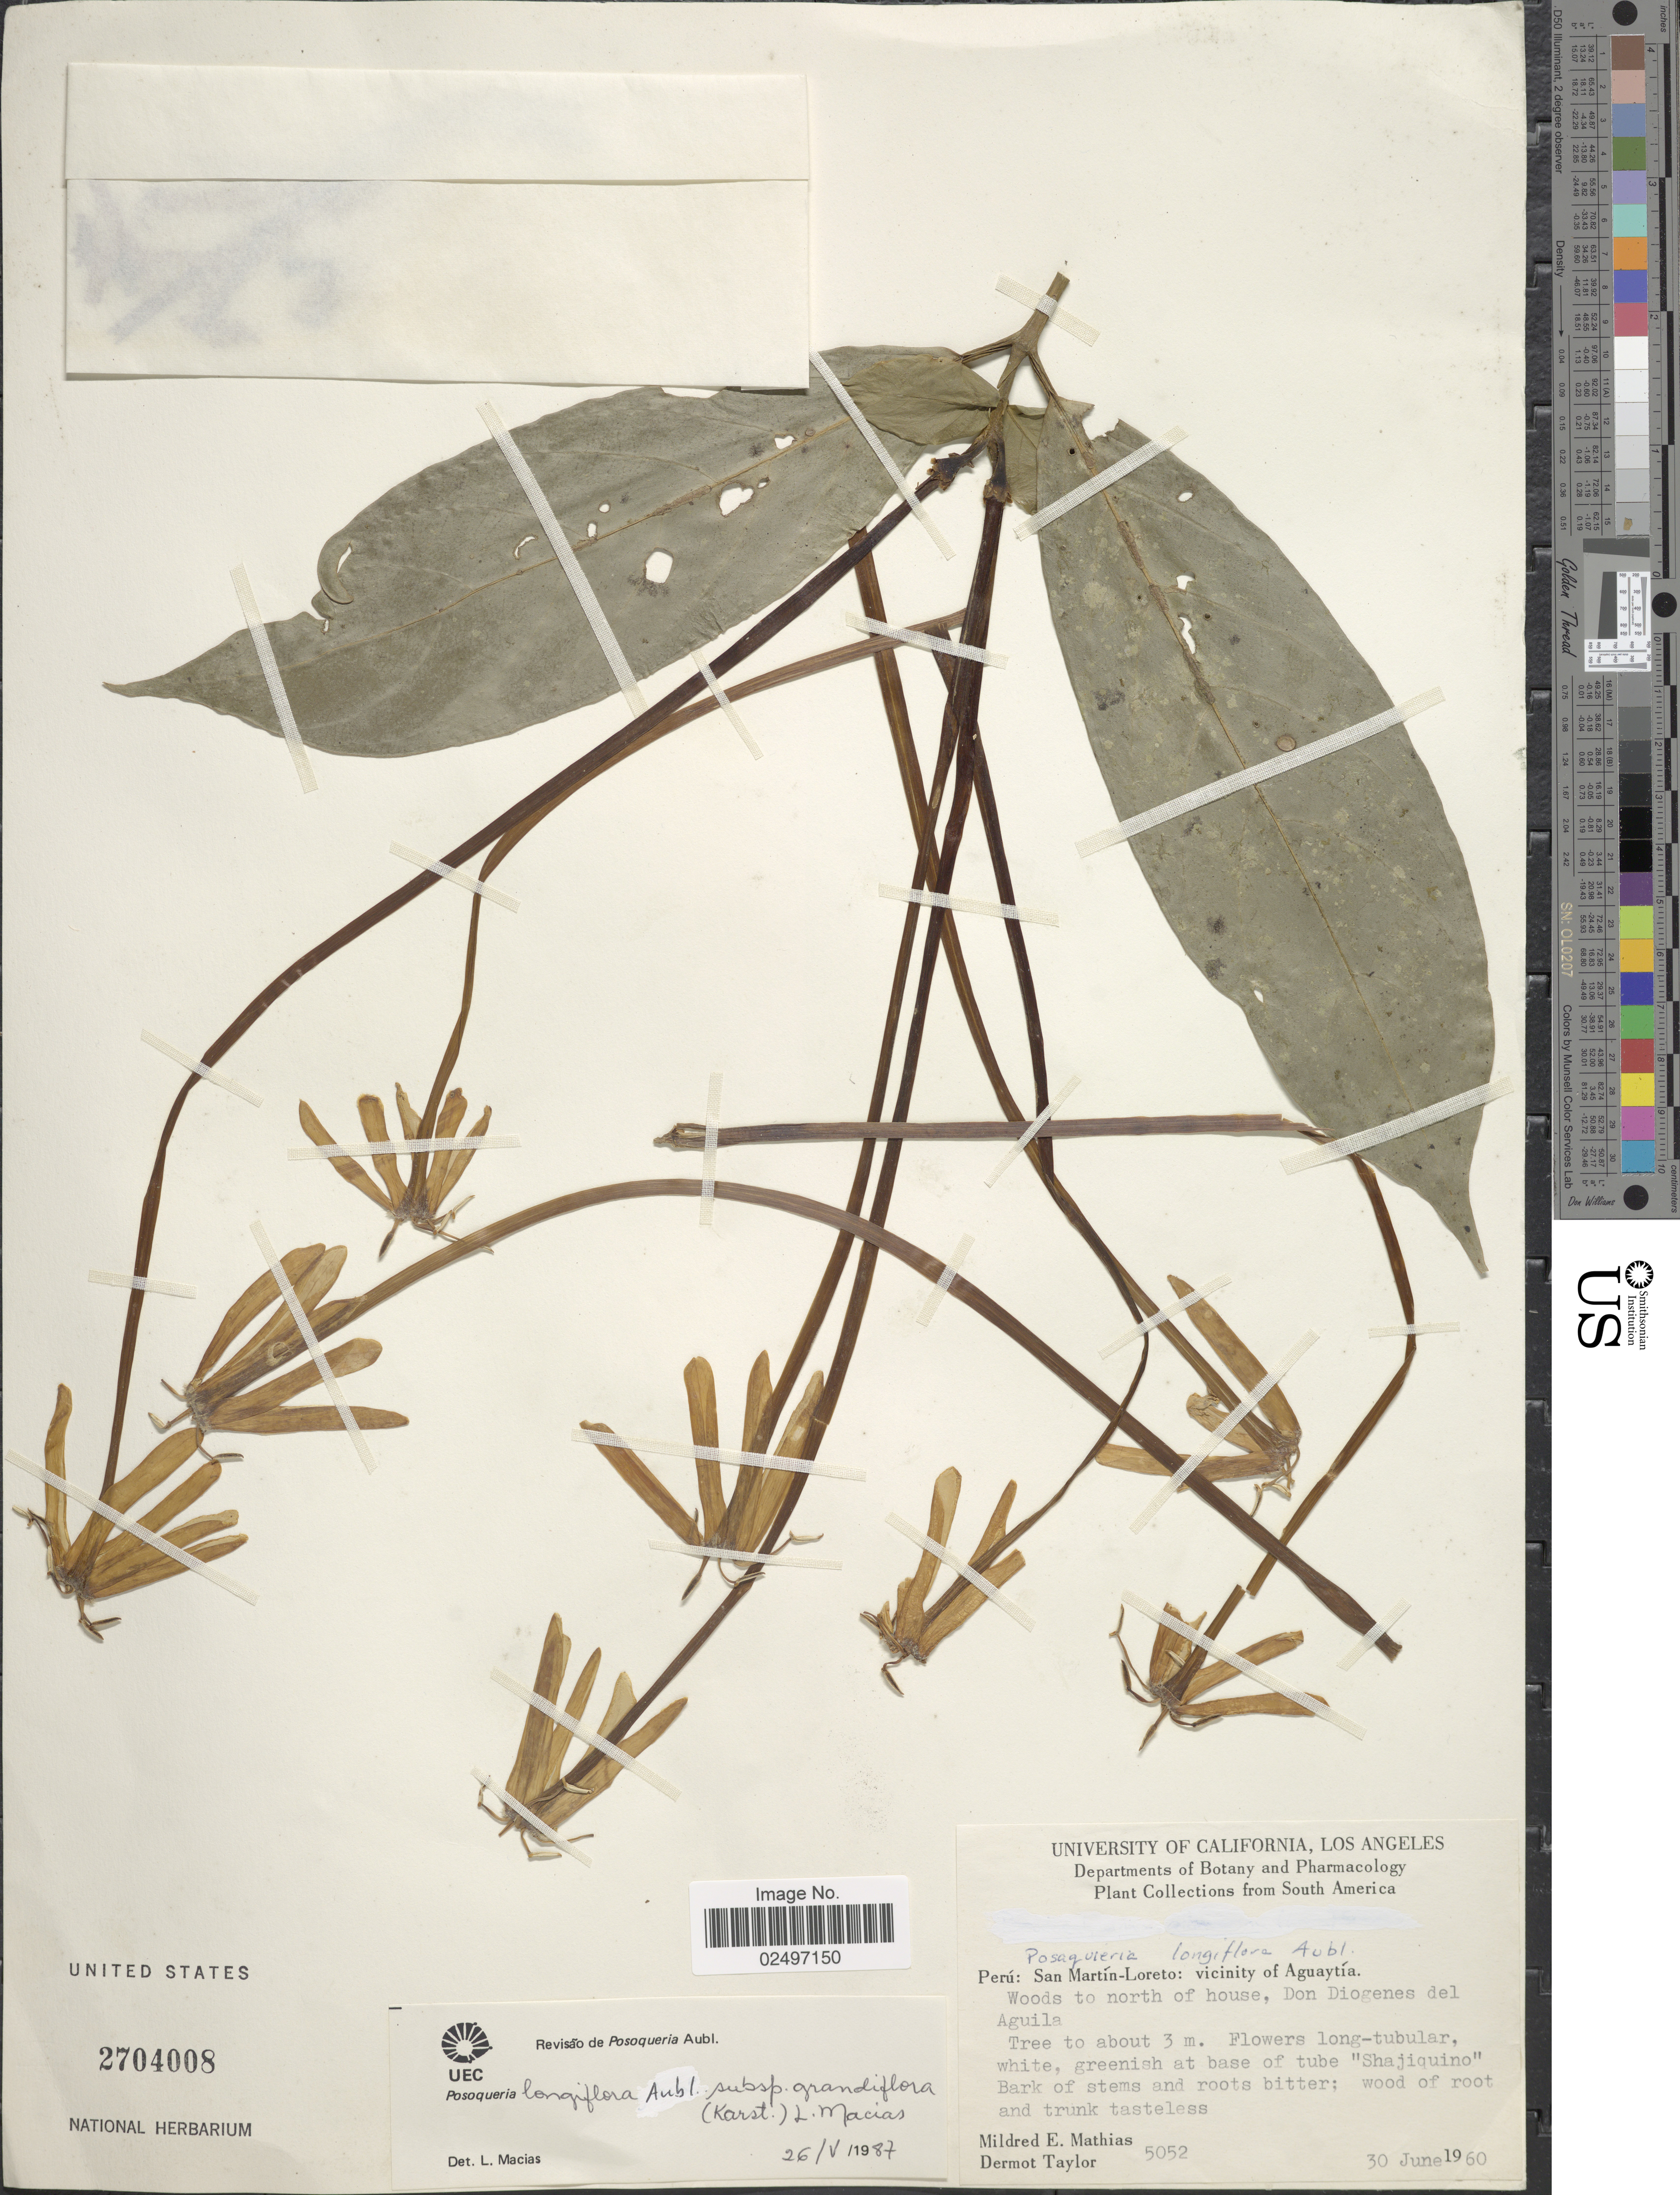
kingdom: Plantae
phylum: Tracheophyta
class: Magnoliopsida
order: Gentianales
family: Rubiaceae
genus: Posoqueria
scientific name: Posoqueria longiflora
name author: Aubl.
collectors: M. E. Mathias & D. Taylor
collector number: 5052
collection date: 1960-06-30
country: Peru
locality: San Martín-Loreto: Vicinity of Aguaytía, Woods to north of house, Don Diogenes del Aguila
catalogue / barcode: US 2704008